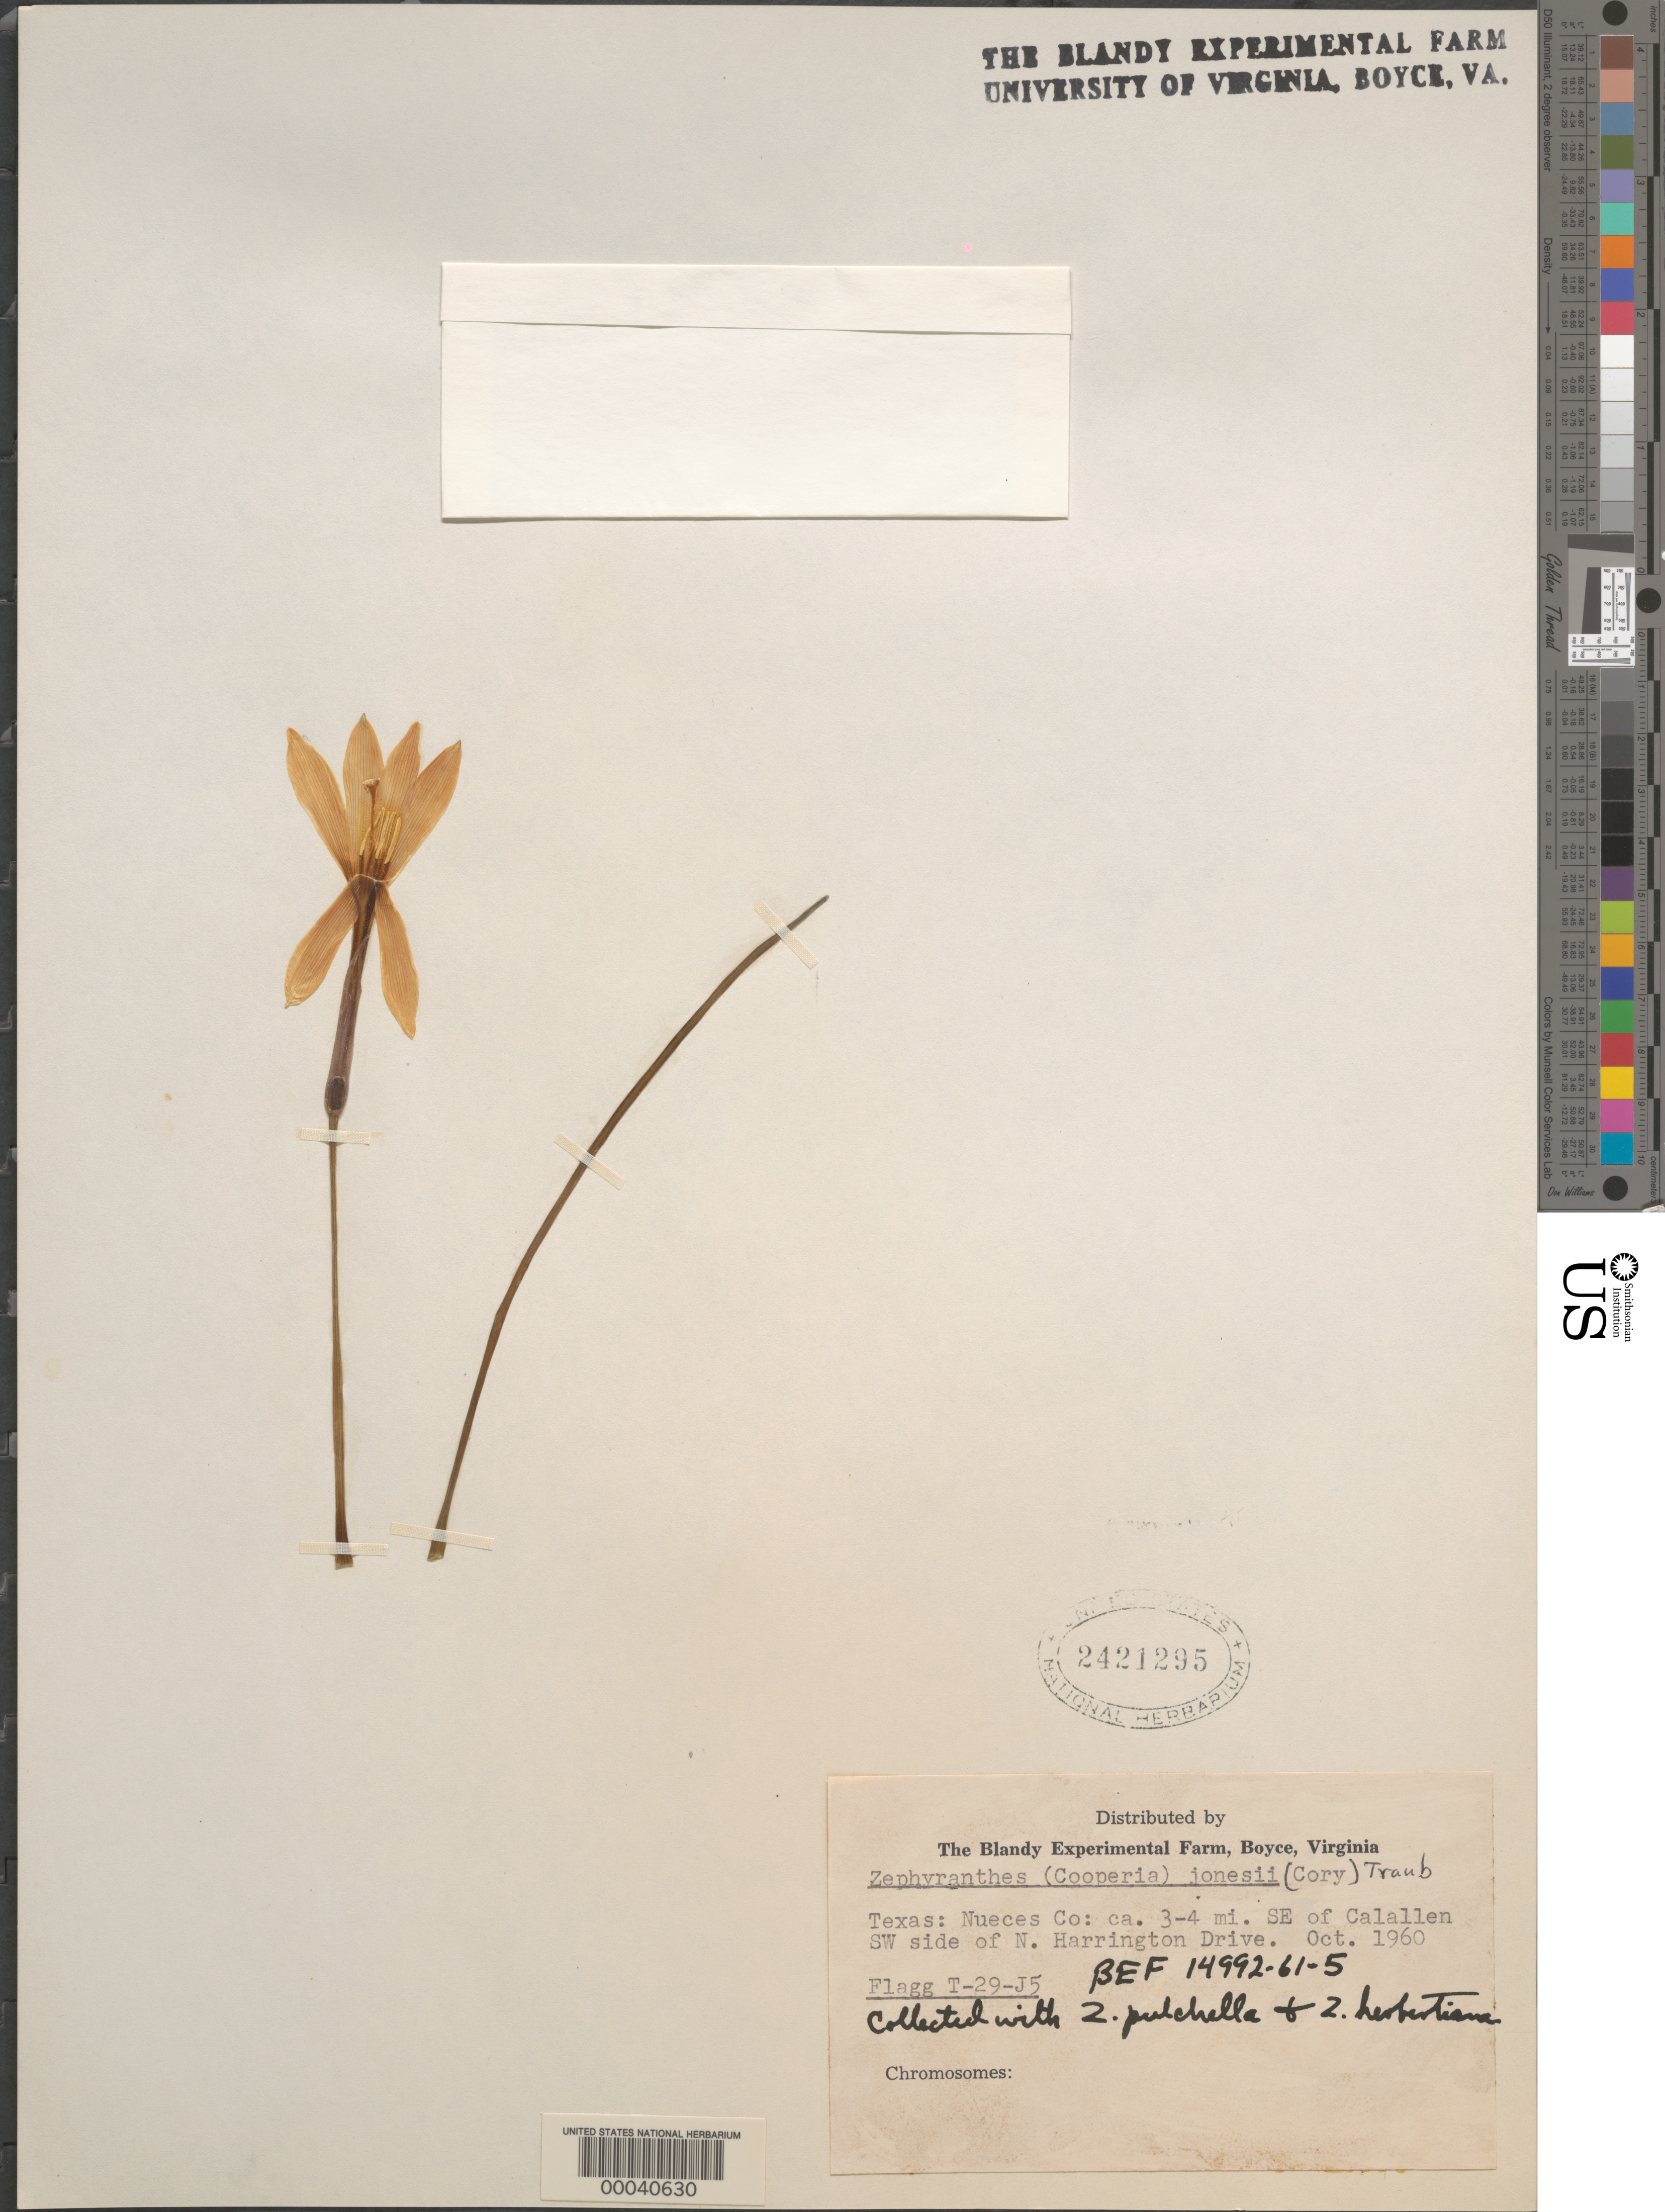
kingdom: Plantae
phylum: Tracheophyta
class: Liliopsida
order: Asparagales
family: Amaryllidaceae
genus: Zephyranthes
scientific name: Zephyranthes jonesii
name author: (Cory) Traub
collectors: R. O. Flagg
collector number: T-29-j5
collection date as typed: Oct 1960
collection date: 1960-10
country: United States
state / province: Texas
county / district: Nueces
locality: Sw side of n harrington drive, ca 3-4 mi. se of calallen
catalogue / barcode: US 2421295